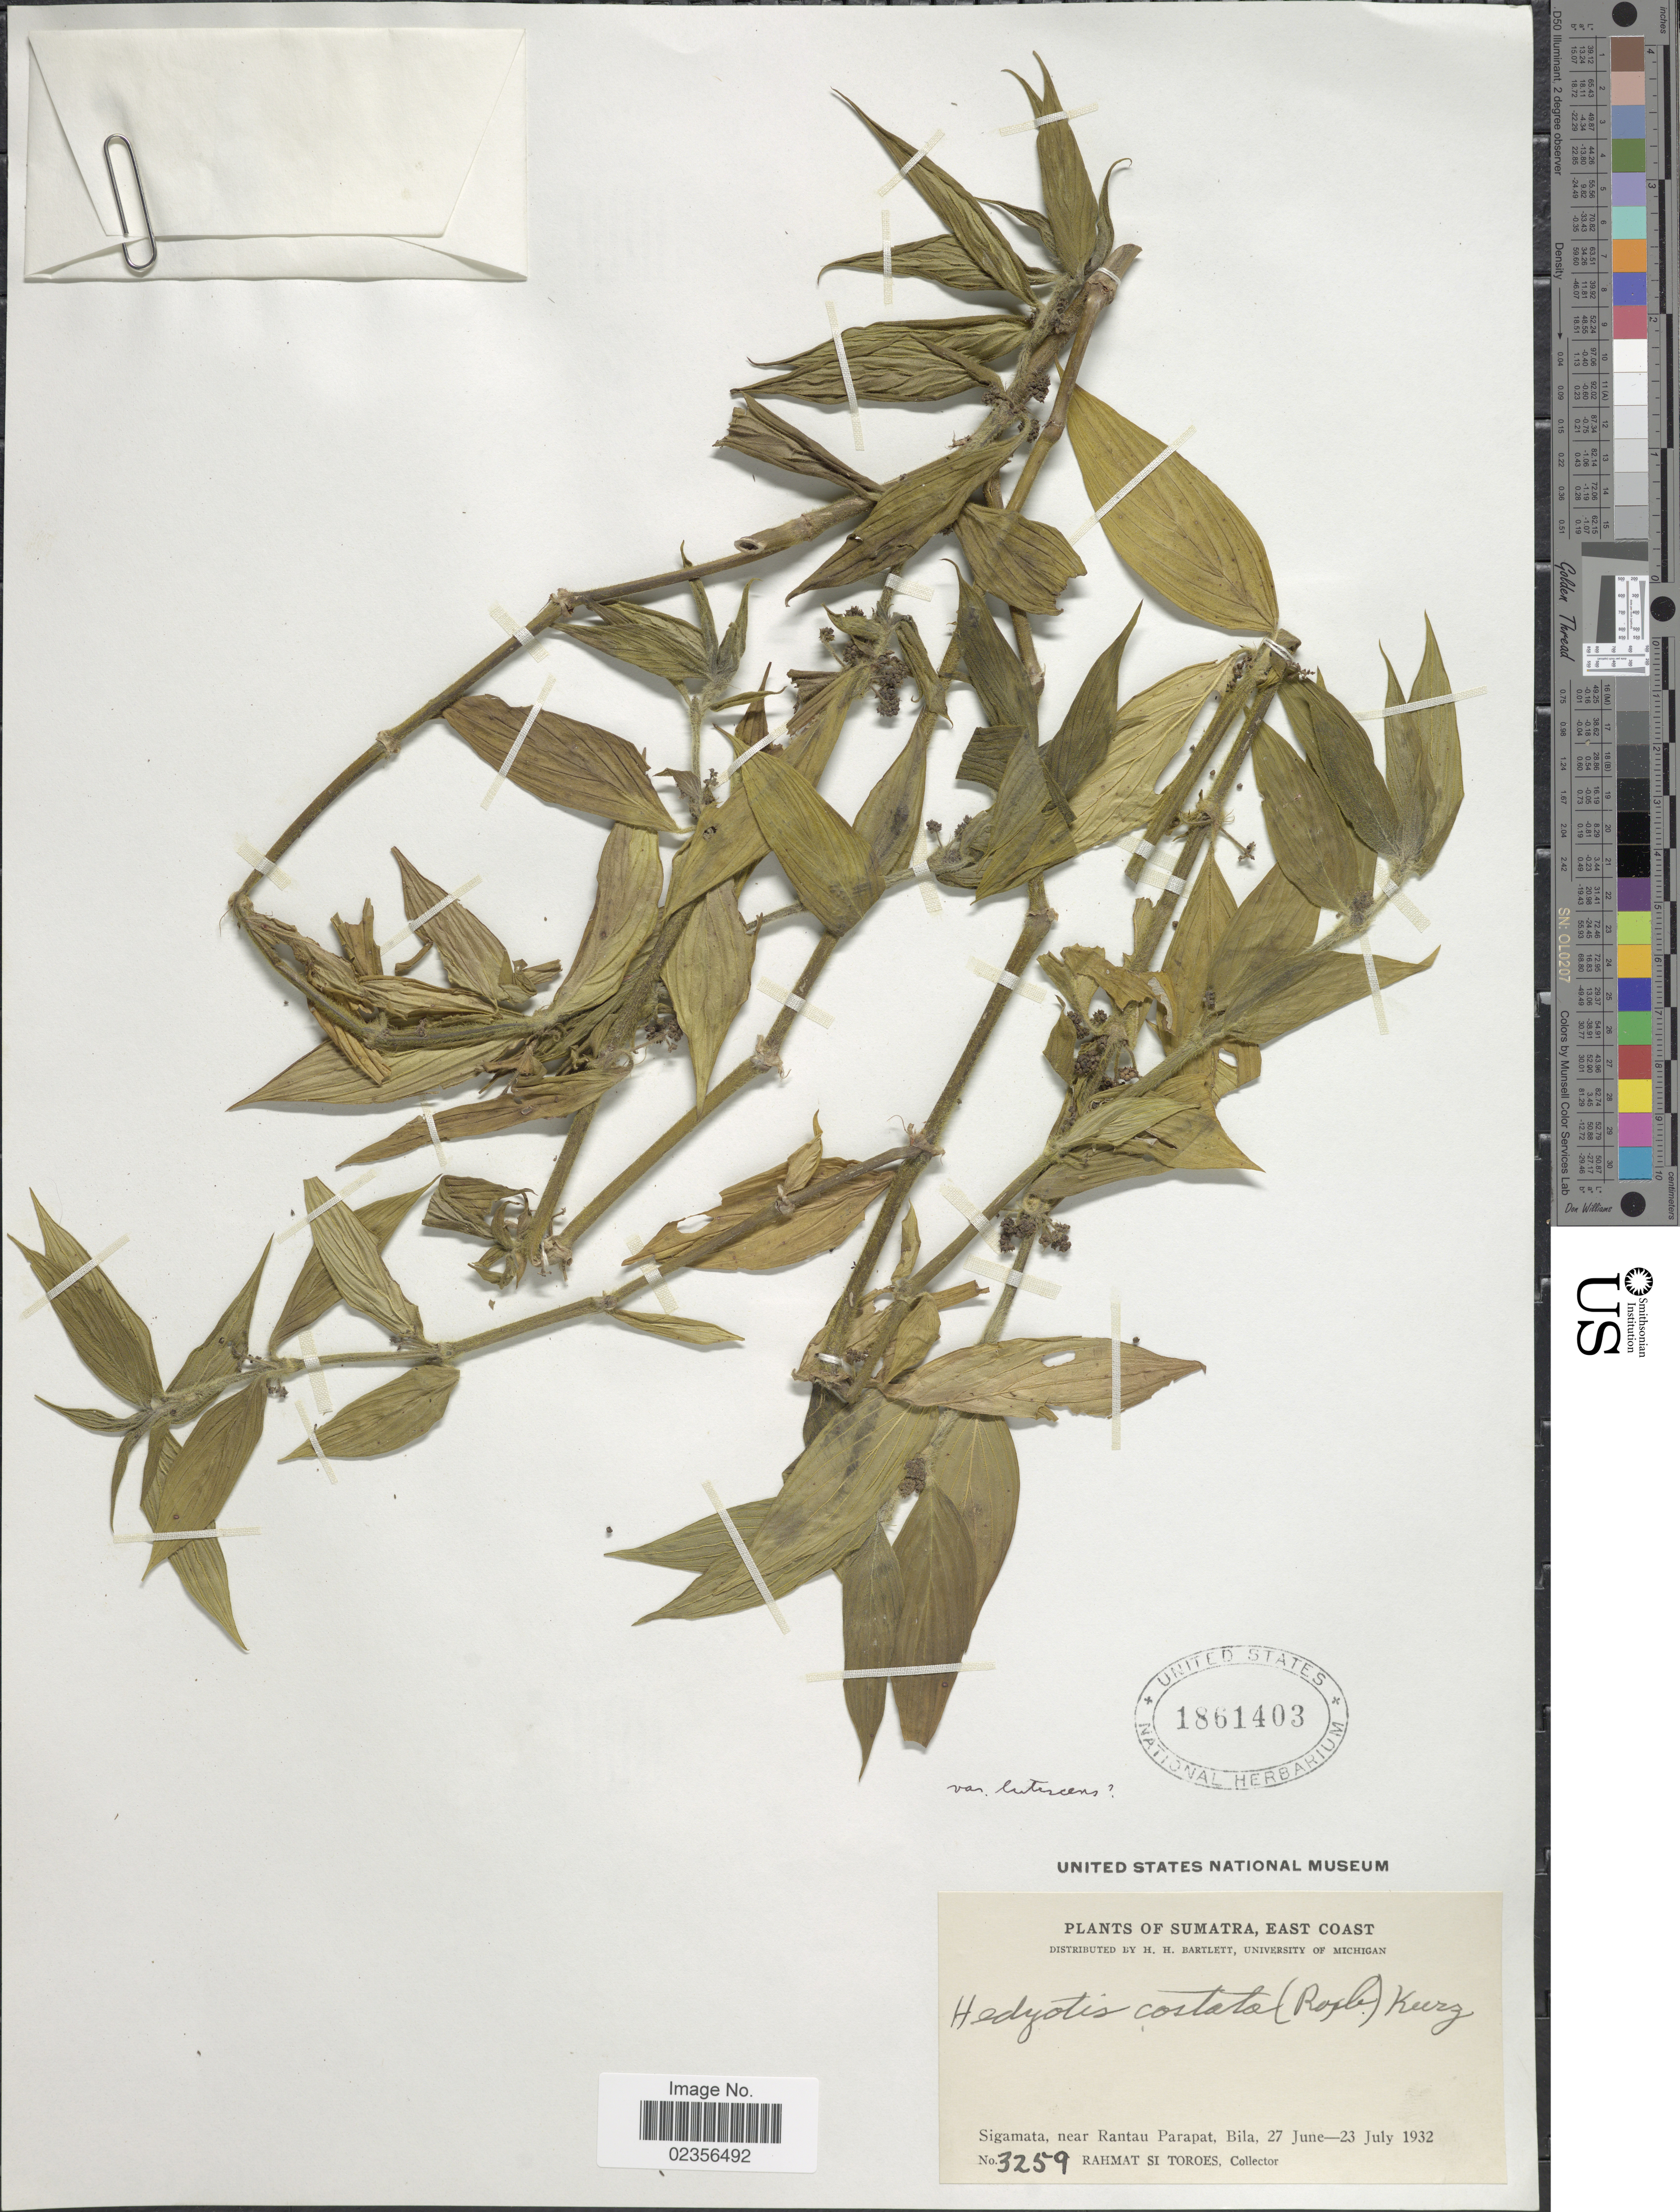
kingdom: Plantae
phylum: Tracheophyta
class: Magnoliopsida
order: Gentianales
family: Rubiaceae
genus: Hedyotis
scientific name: Hedyotis vestita var. lutescens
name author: (Kaneh.) Fosberg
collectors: Rahmat Si Boeea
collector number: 3259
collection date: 1932-06-27/1932-07-23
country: Indonesia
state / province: Sumatra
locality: East Coast. Sigamata, near Rantau Parapat, Bila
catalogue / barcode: US 1861403